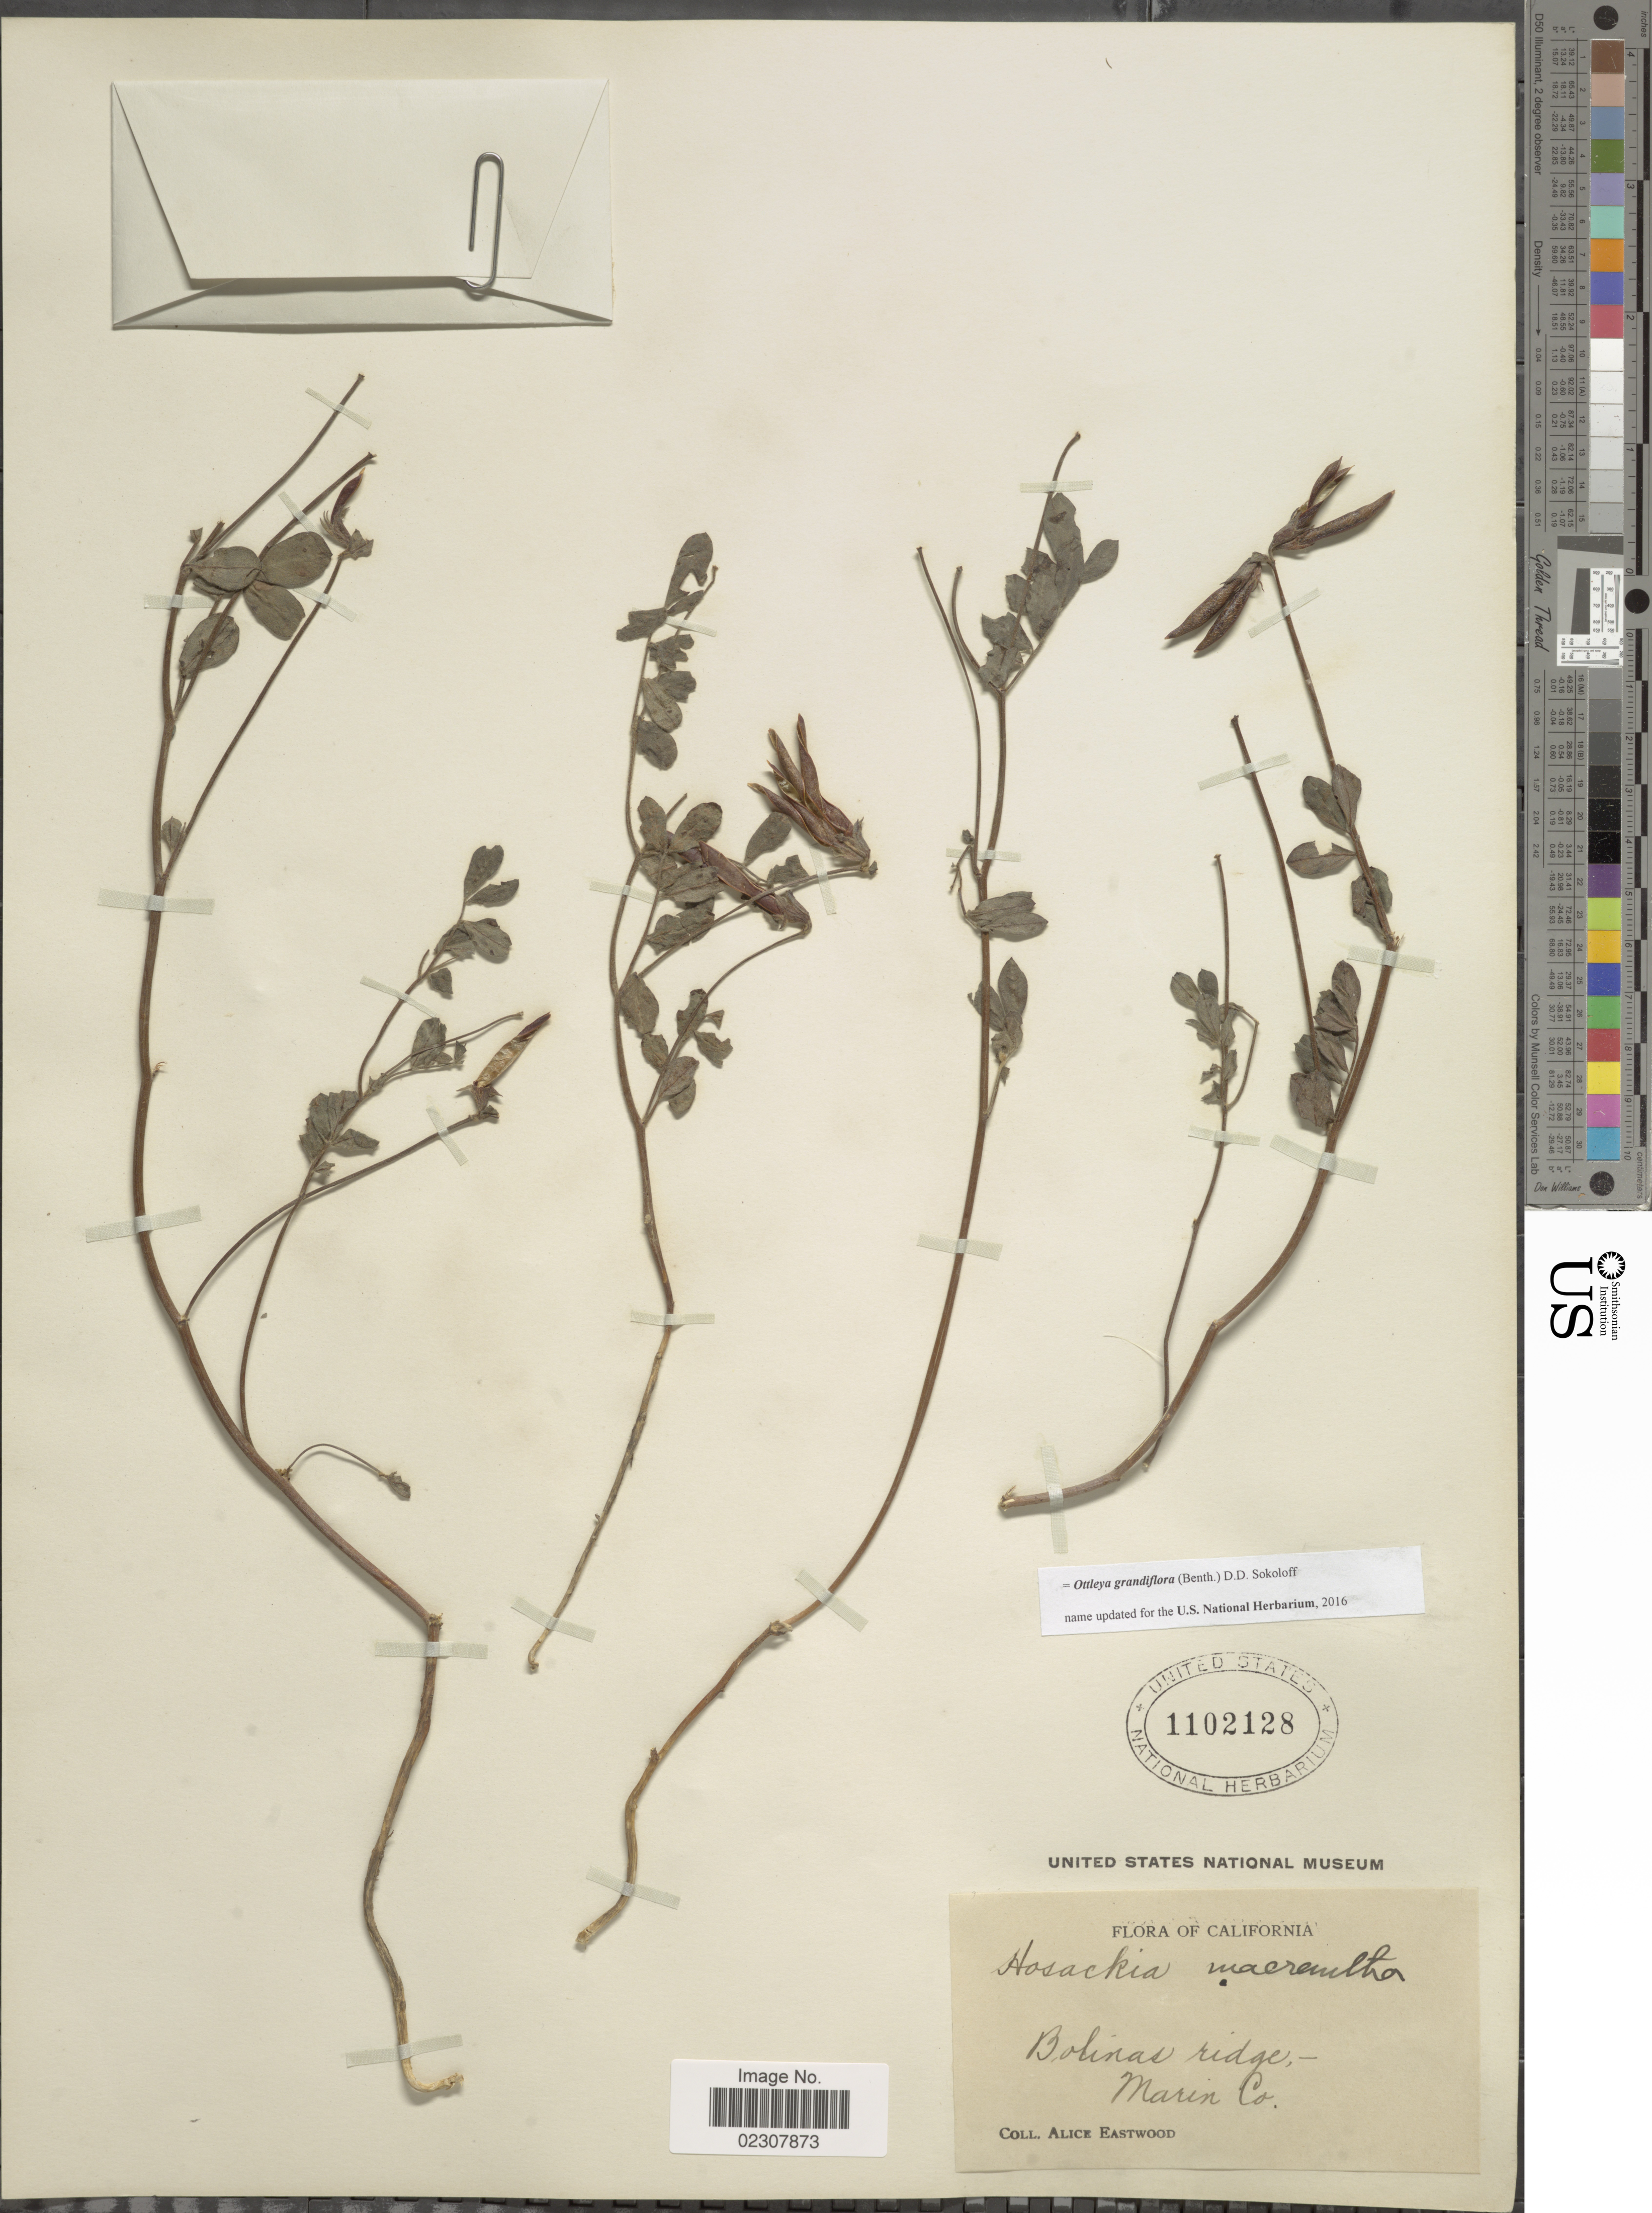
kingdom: Plantae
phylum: Tracheophyta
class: Magnoliopsida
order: Fabales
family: Fabaceae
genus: Ottleya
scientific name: Ottleya grandiflora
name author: (Benth.) D.D. Sokoloff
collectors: A. Eastwood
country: United States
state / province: California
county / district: Marin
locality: Bolinas ridge-Marin Co.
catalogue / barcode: US 1102128